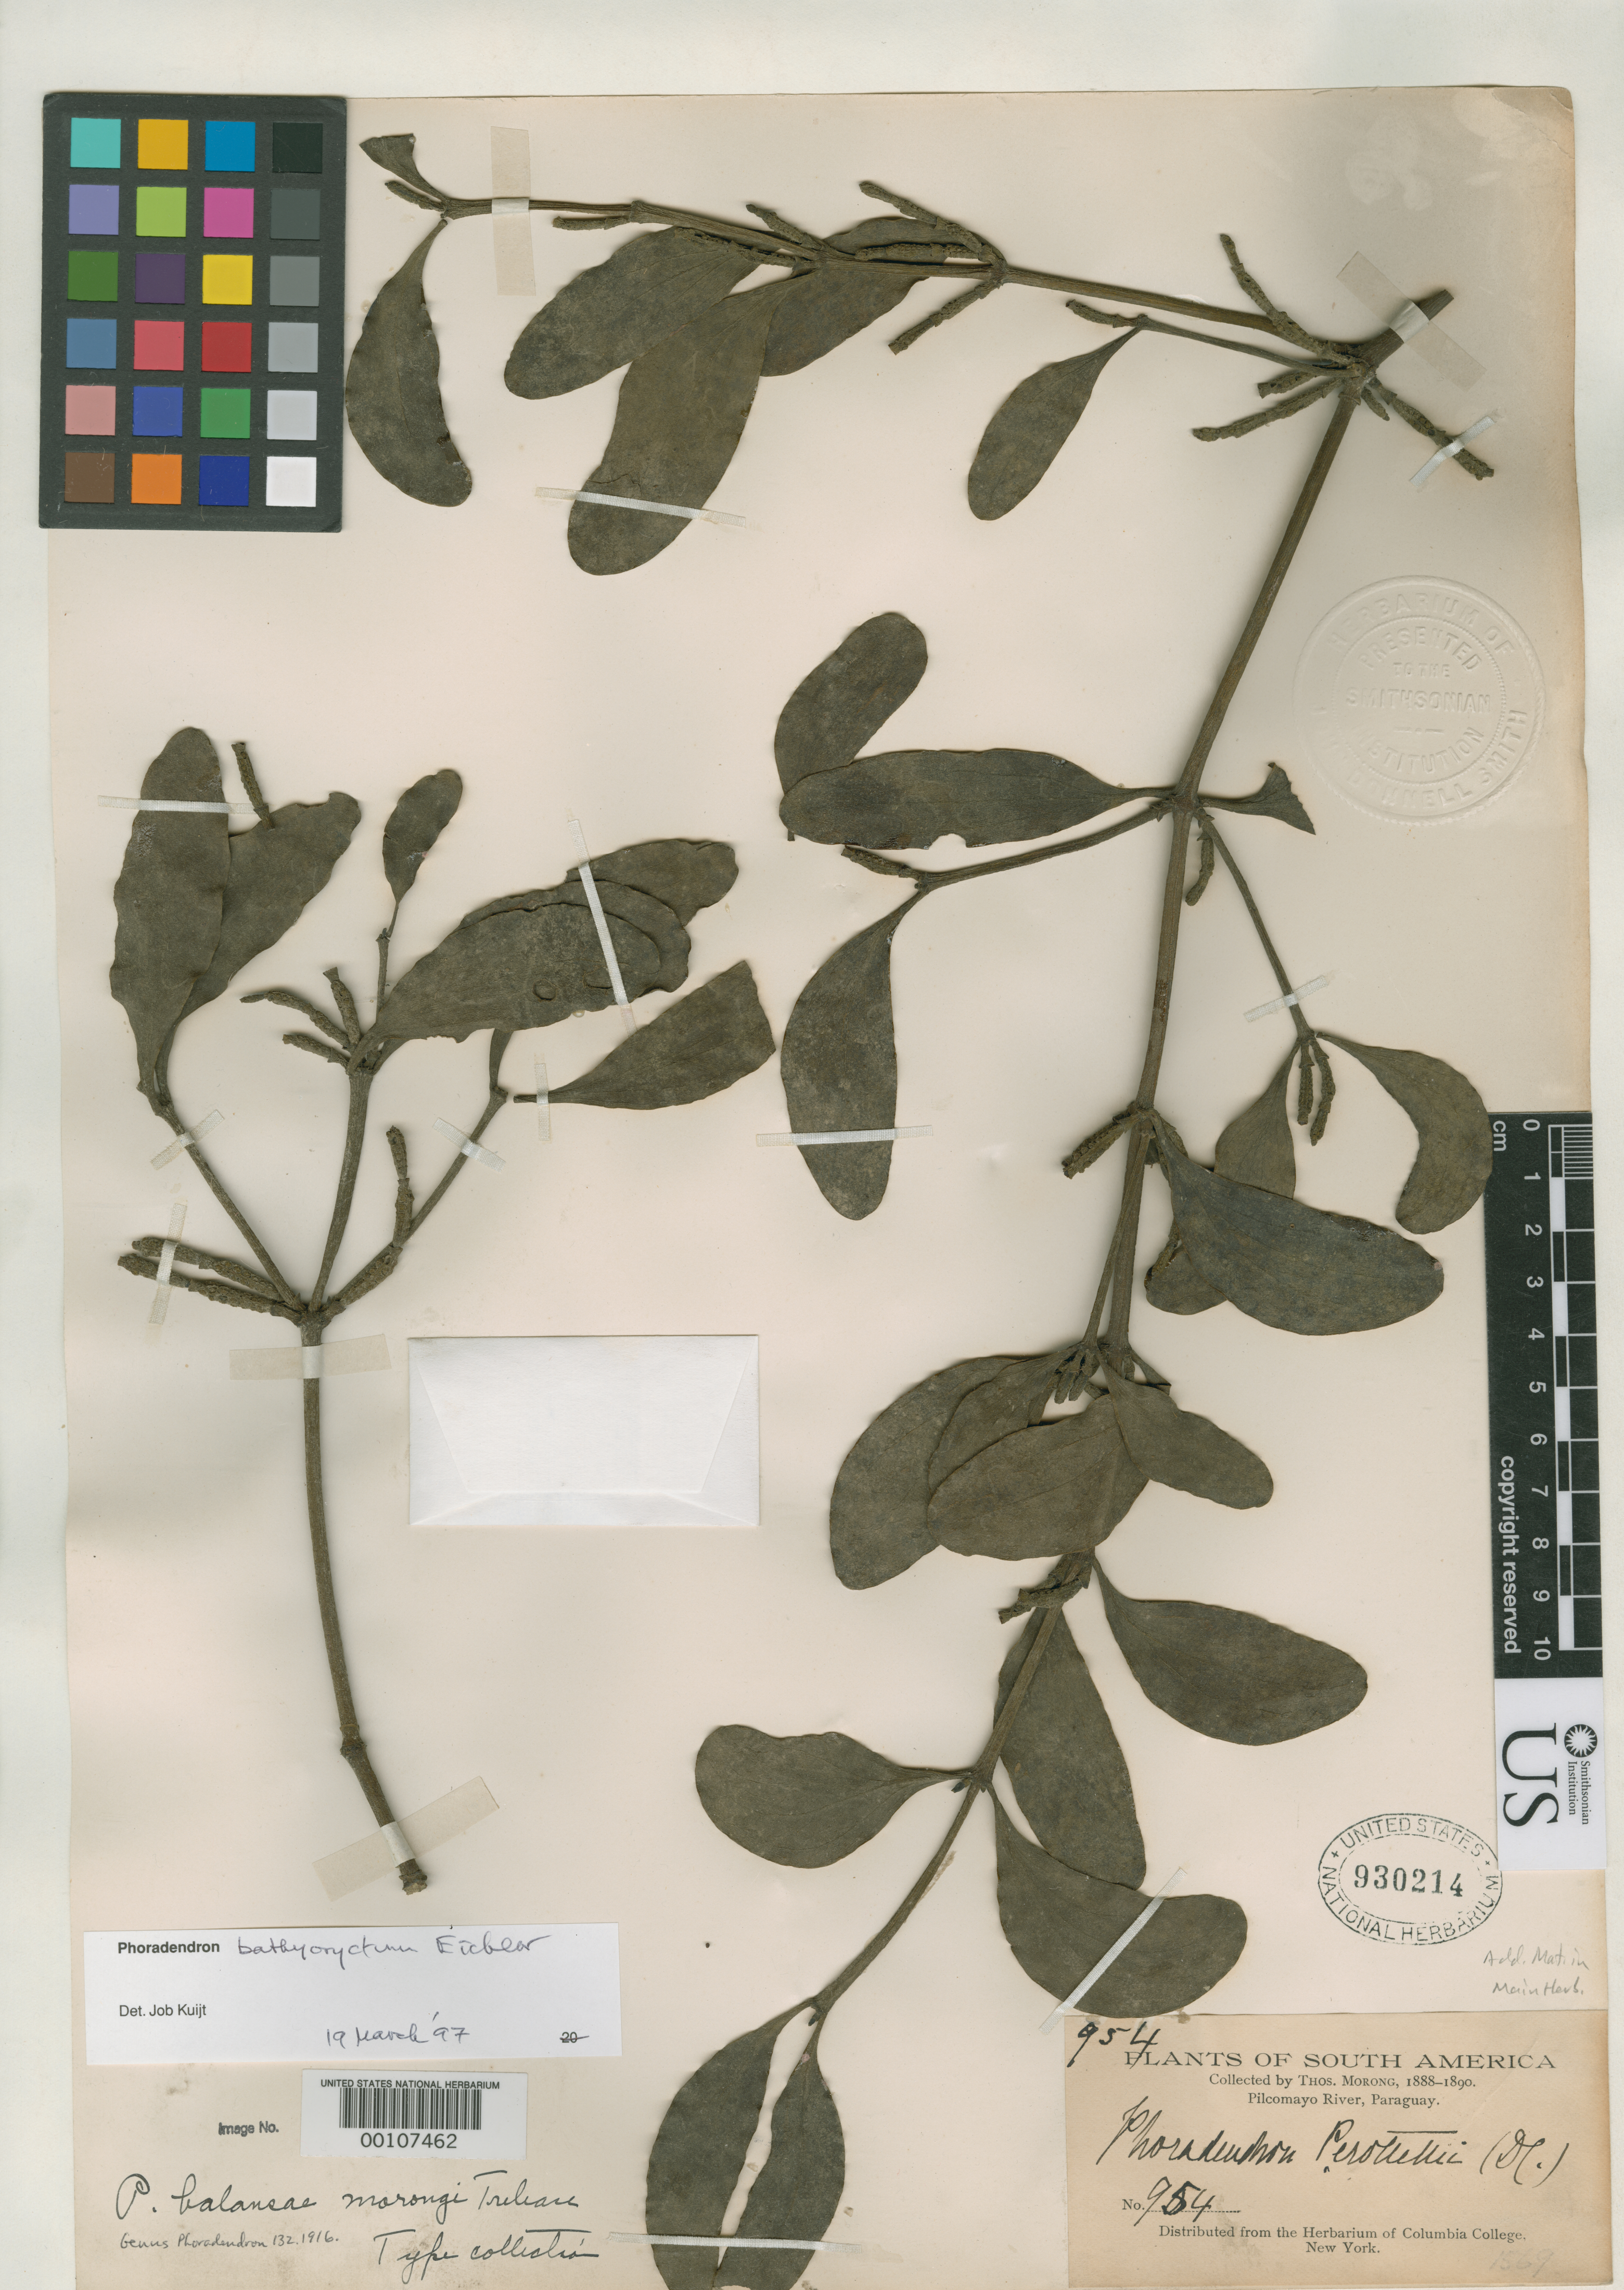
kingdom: Plantae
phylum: Tracheophyta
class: Magnoliopsida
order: Santalales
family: Viscaceae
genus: Phoradendron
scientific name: Phoradendron balansae f. morongi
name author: Trel.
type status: Isotype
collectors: T. Morong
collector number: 954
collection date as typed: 1888 to -- --- 1890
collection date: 1888/1890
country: Paraguay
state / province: Boquerón / Presidente Hayes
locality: Pilcomayo River.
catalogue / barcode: US 930214